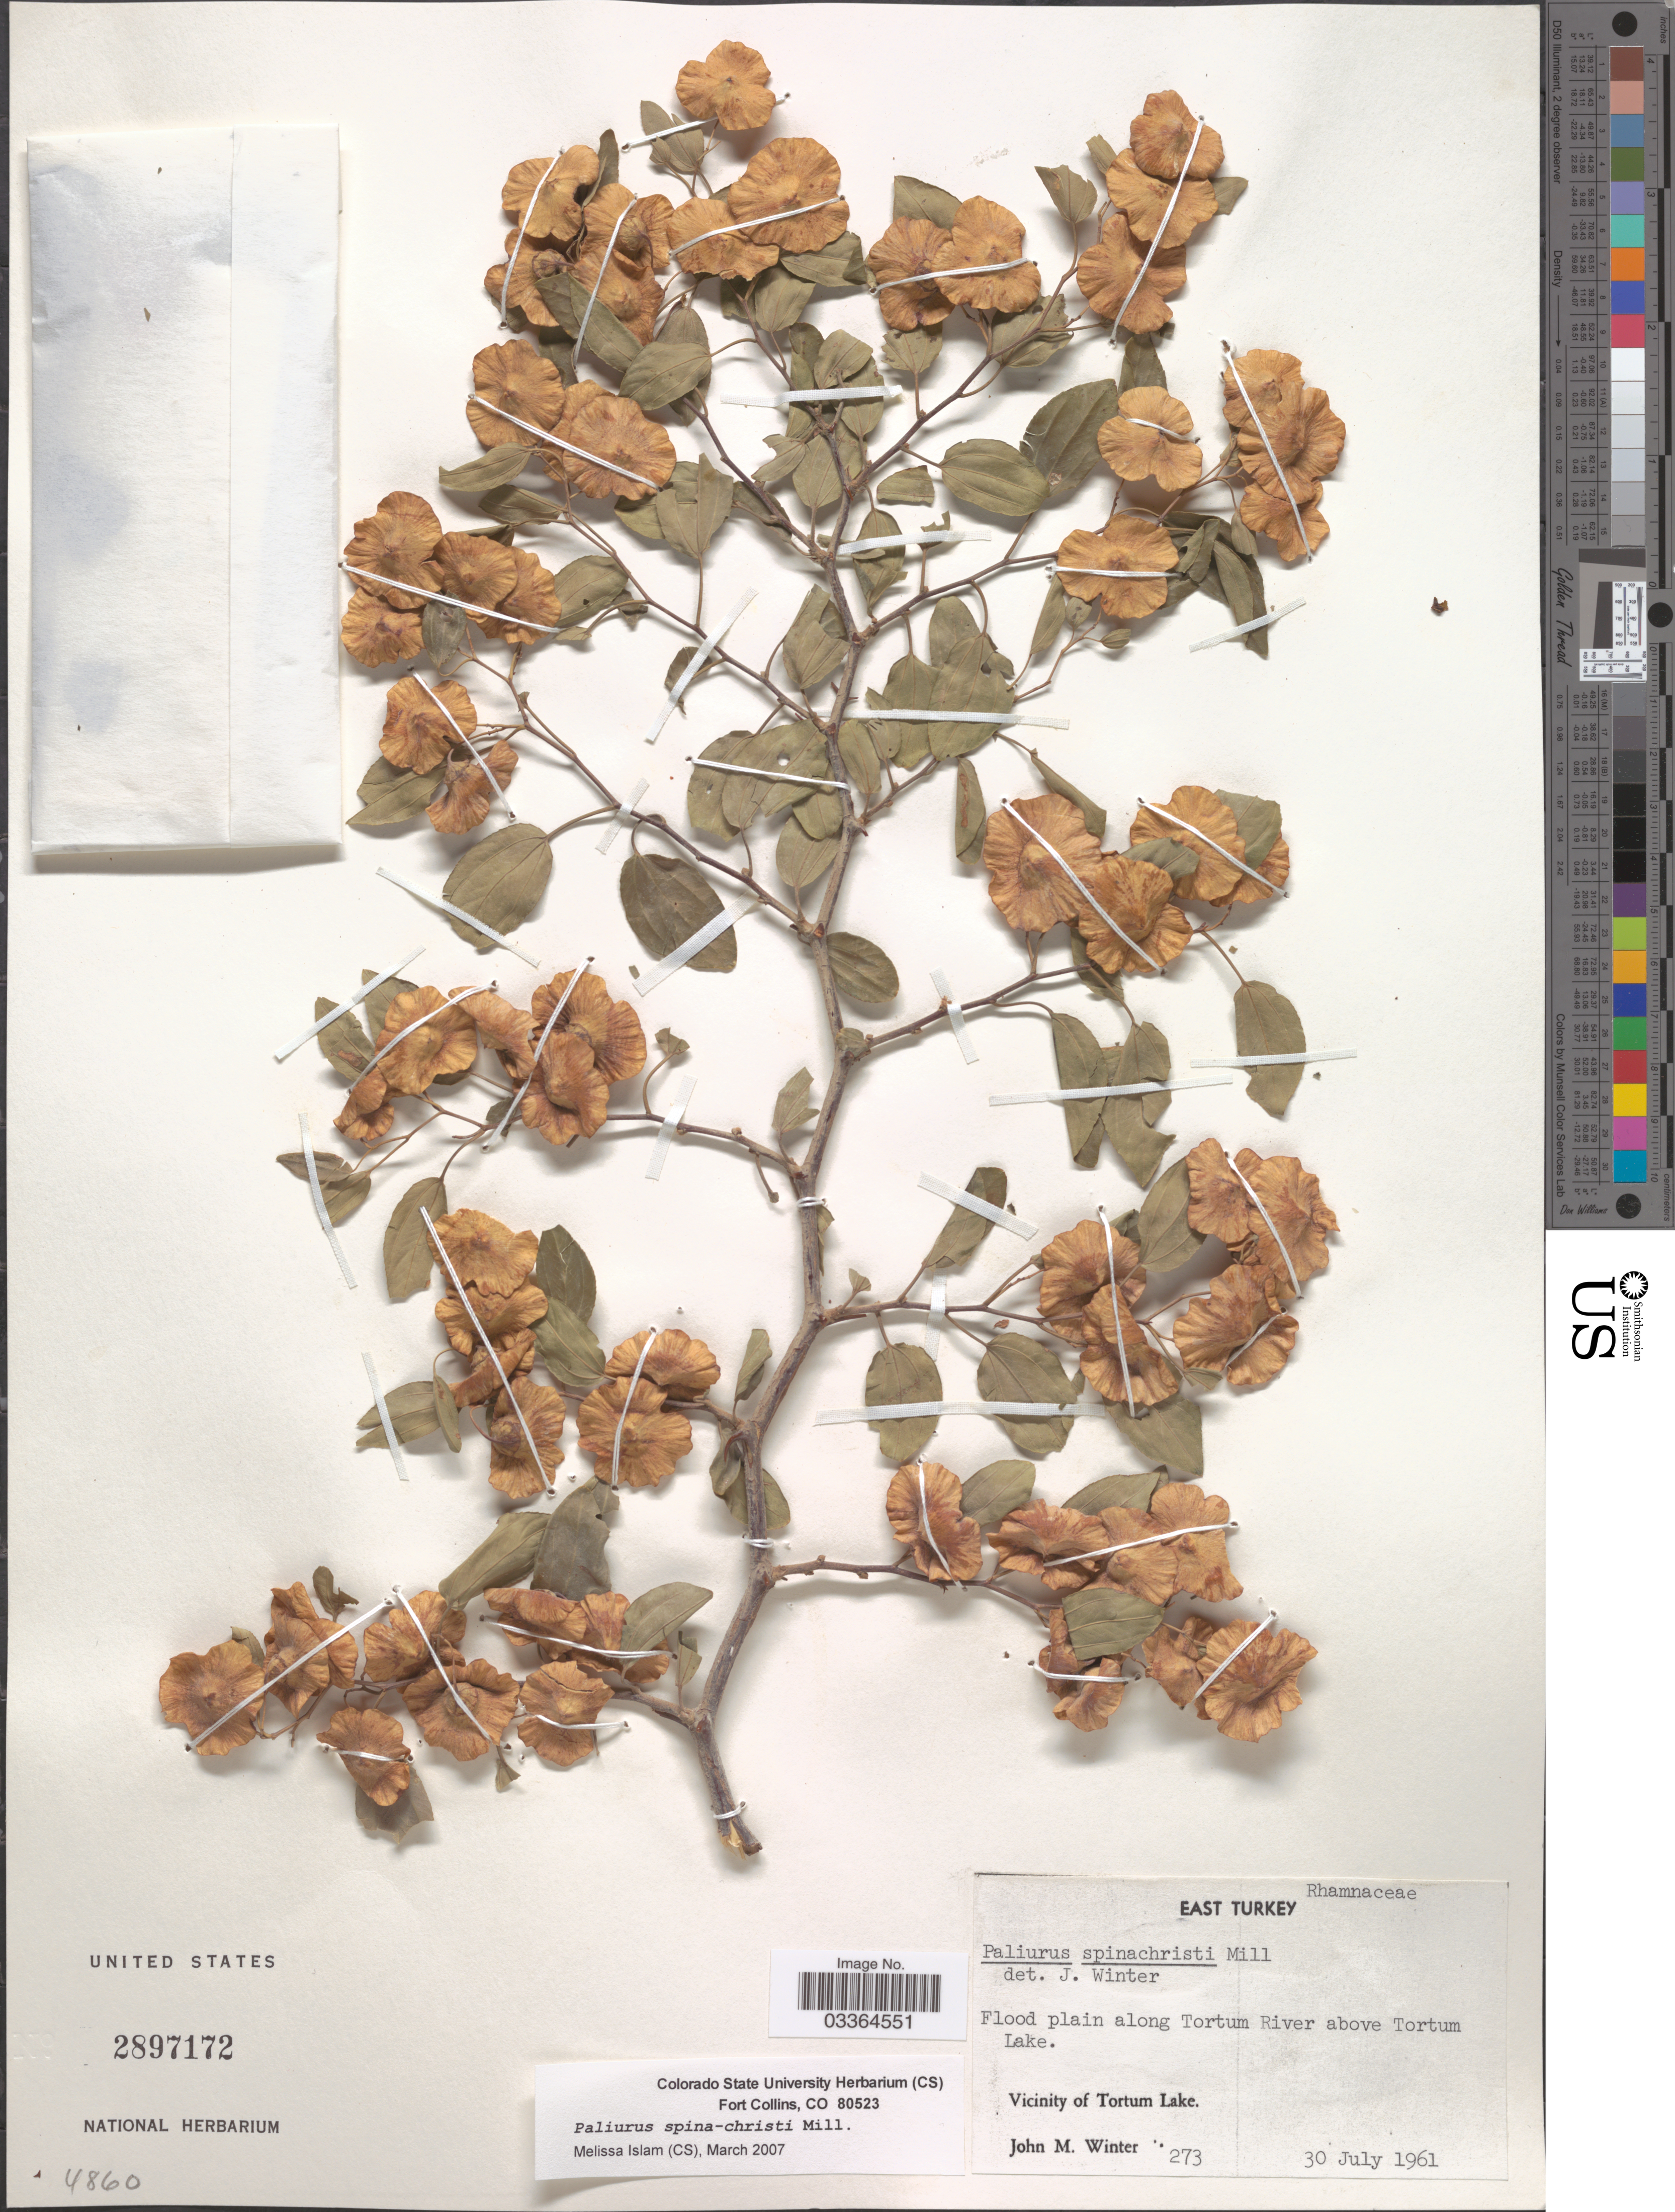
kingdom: Plantae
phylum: Tracheophyta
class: Magnoliopsida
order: Rosales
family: Rhamnaceae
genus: Ziziphus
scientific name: Ziziphus spina-christi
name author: (L.) Willd.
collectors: J. M. Winter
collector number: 273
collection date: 1961-07-30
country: Turkey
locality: East Turkey. Flood plain along Tortum River above Tortum Lake. Vicinity of Tortum Lake.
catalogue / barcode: US 2897172